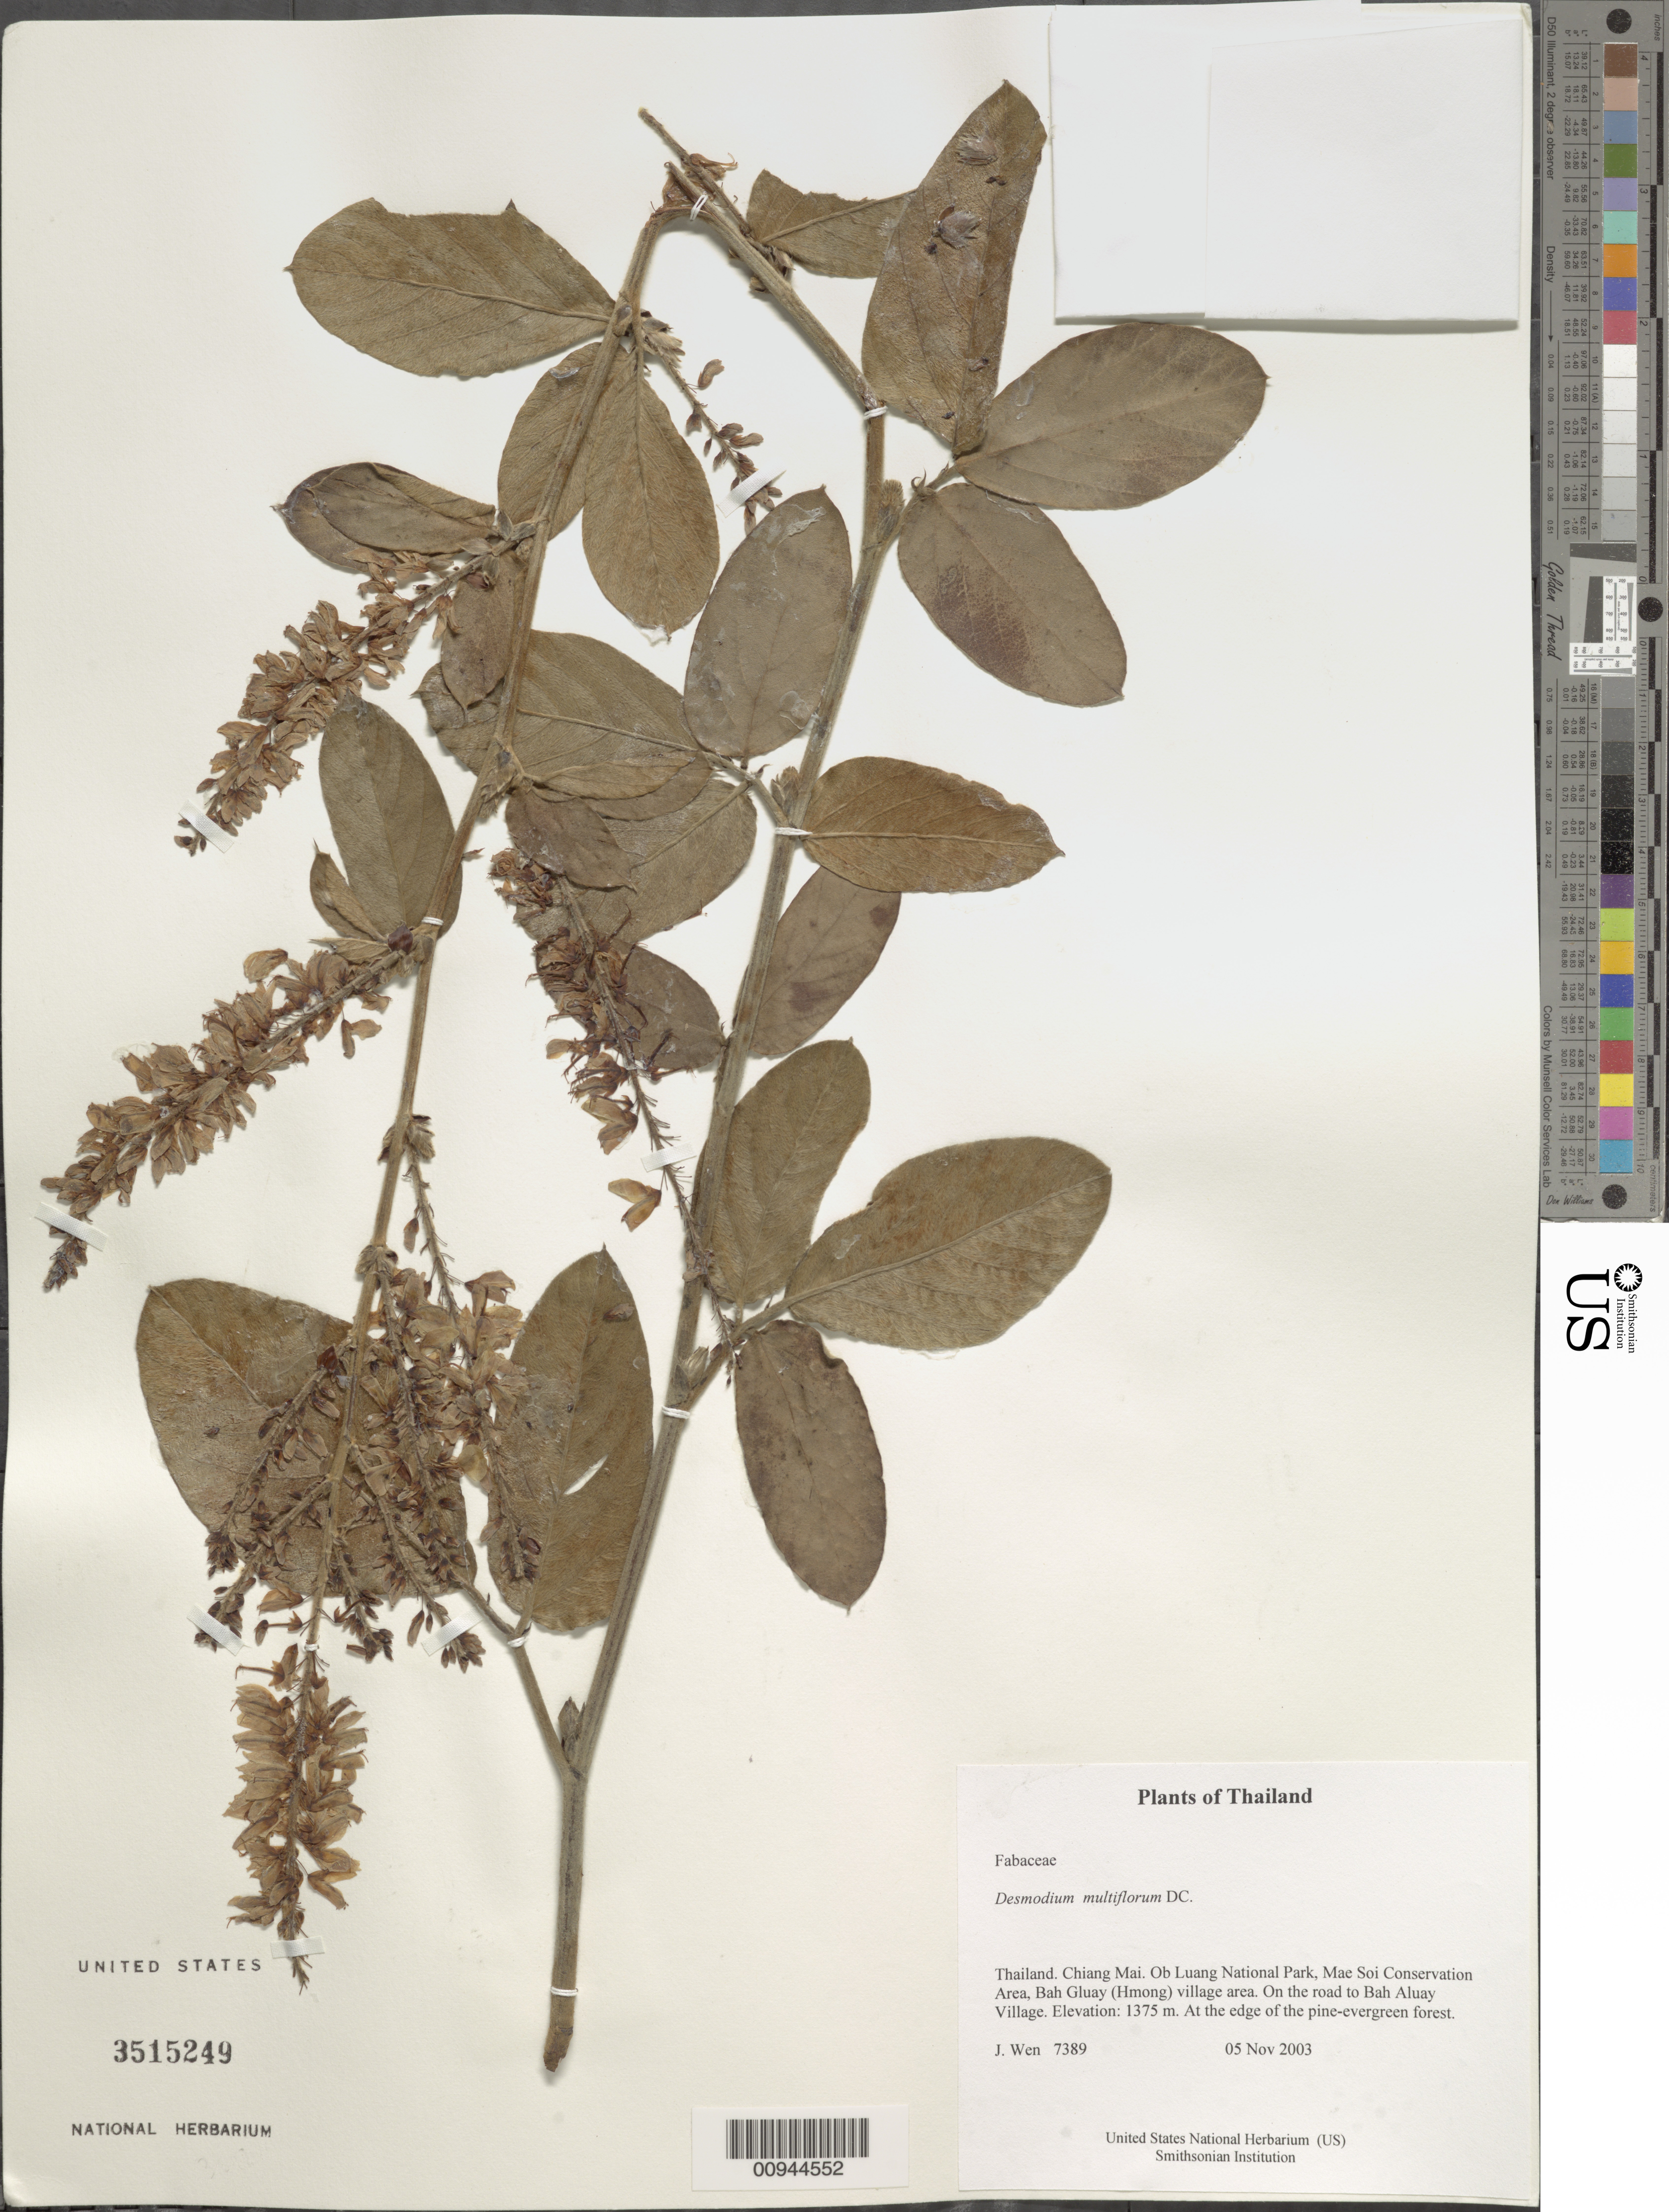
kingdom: Plantae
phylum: Tracheophyta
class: Magnoliopsida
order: Fabales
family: Fabaceae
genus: Ototropis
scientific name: Ototropis multiflora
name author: (DC.) H. Ohashi & K. Ohashi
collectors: J. Wen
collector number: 7389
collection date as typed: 05 Nov 2003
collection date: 2003-11-05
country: Thailand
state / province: Chiang Mai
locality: Ob Luang National Park, Mae Soi Conservation Area, Bah Gluay (Hmong) village area. On the road to Bah Aluay Village.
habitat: At the edge of the pine-evergreen forest.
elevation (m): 1375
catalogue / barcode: US 3515249